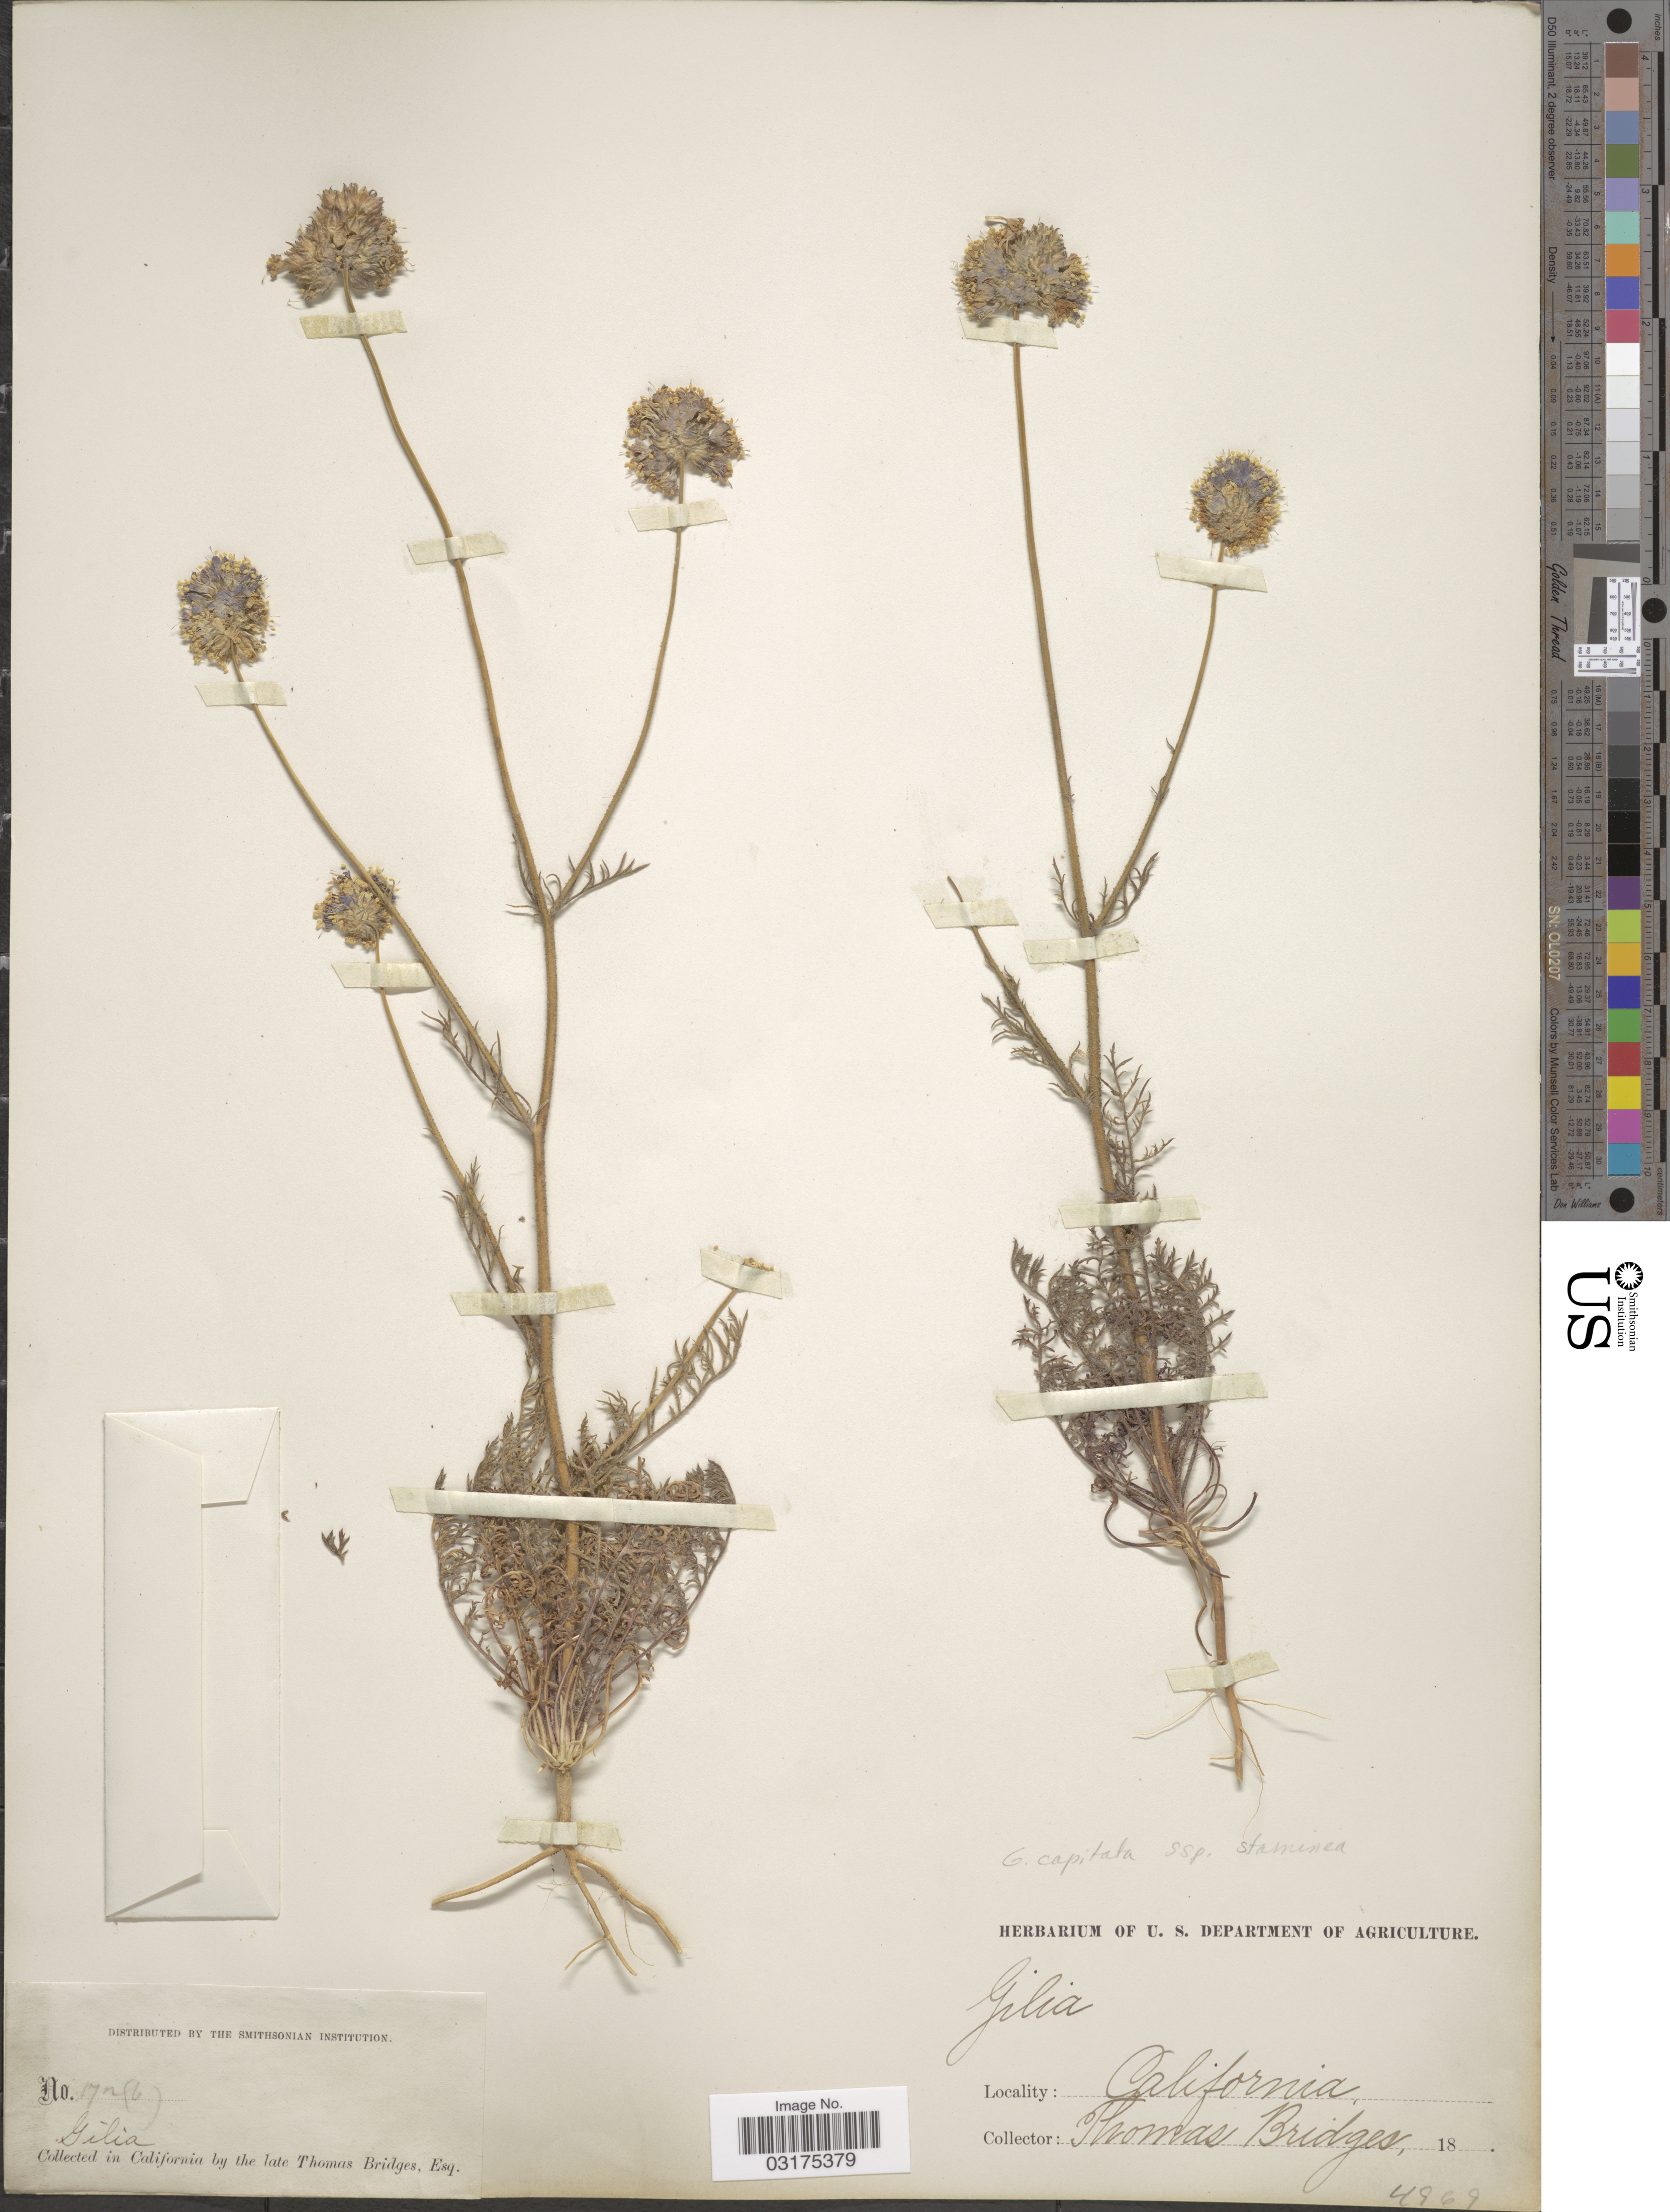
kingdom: Plantae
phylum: Tracheophyta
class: Magnoliopsida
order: Ericales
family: Polemoniaceae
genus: Gilia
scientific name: Gilia capitata subsp. staminea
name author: (Greene) V.E. Grant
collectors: T. Bridges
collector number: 172(6)*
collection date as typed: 18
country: United States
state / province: California